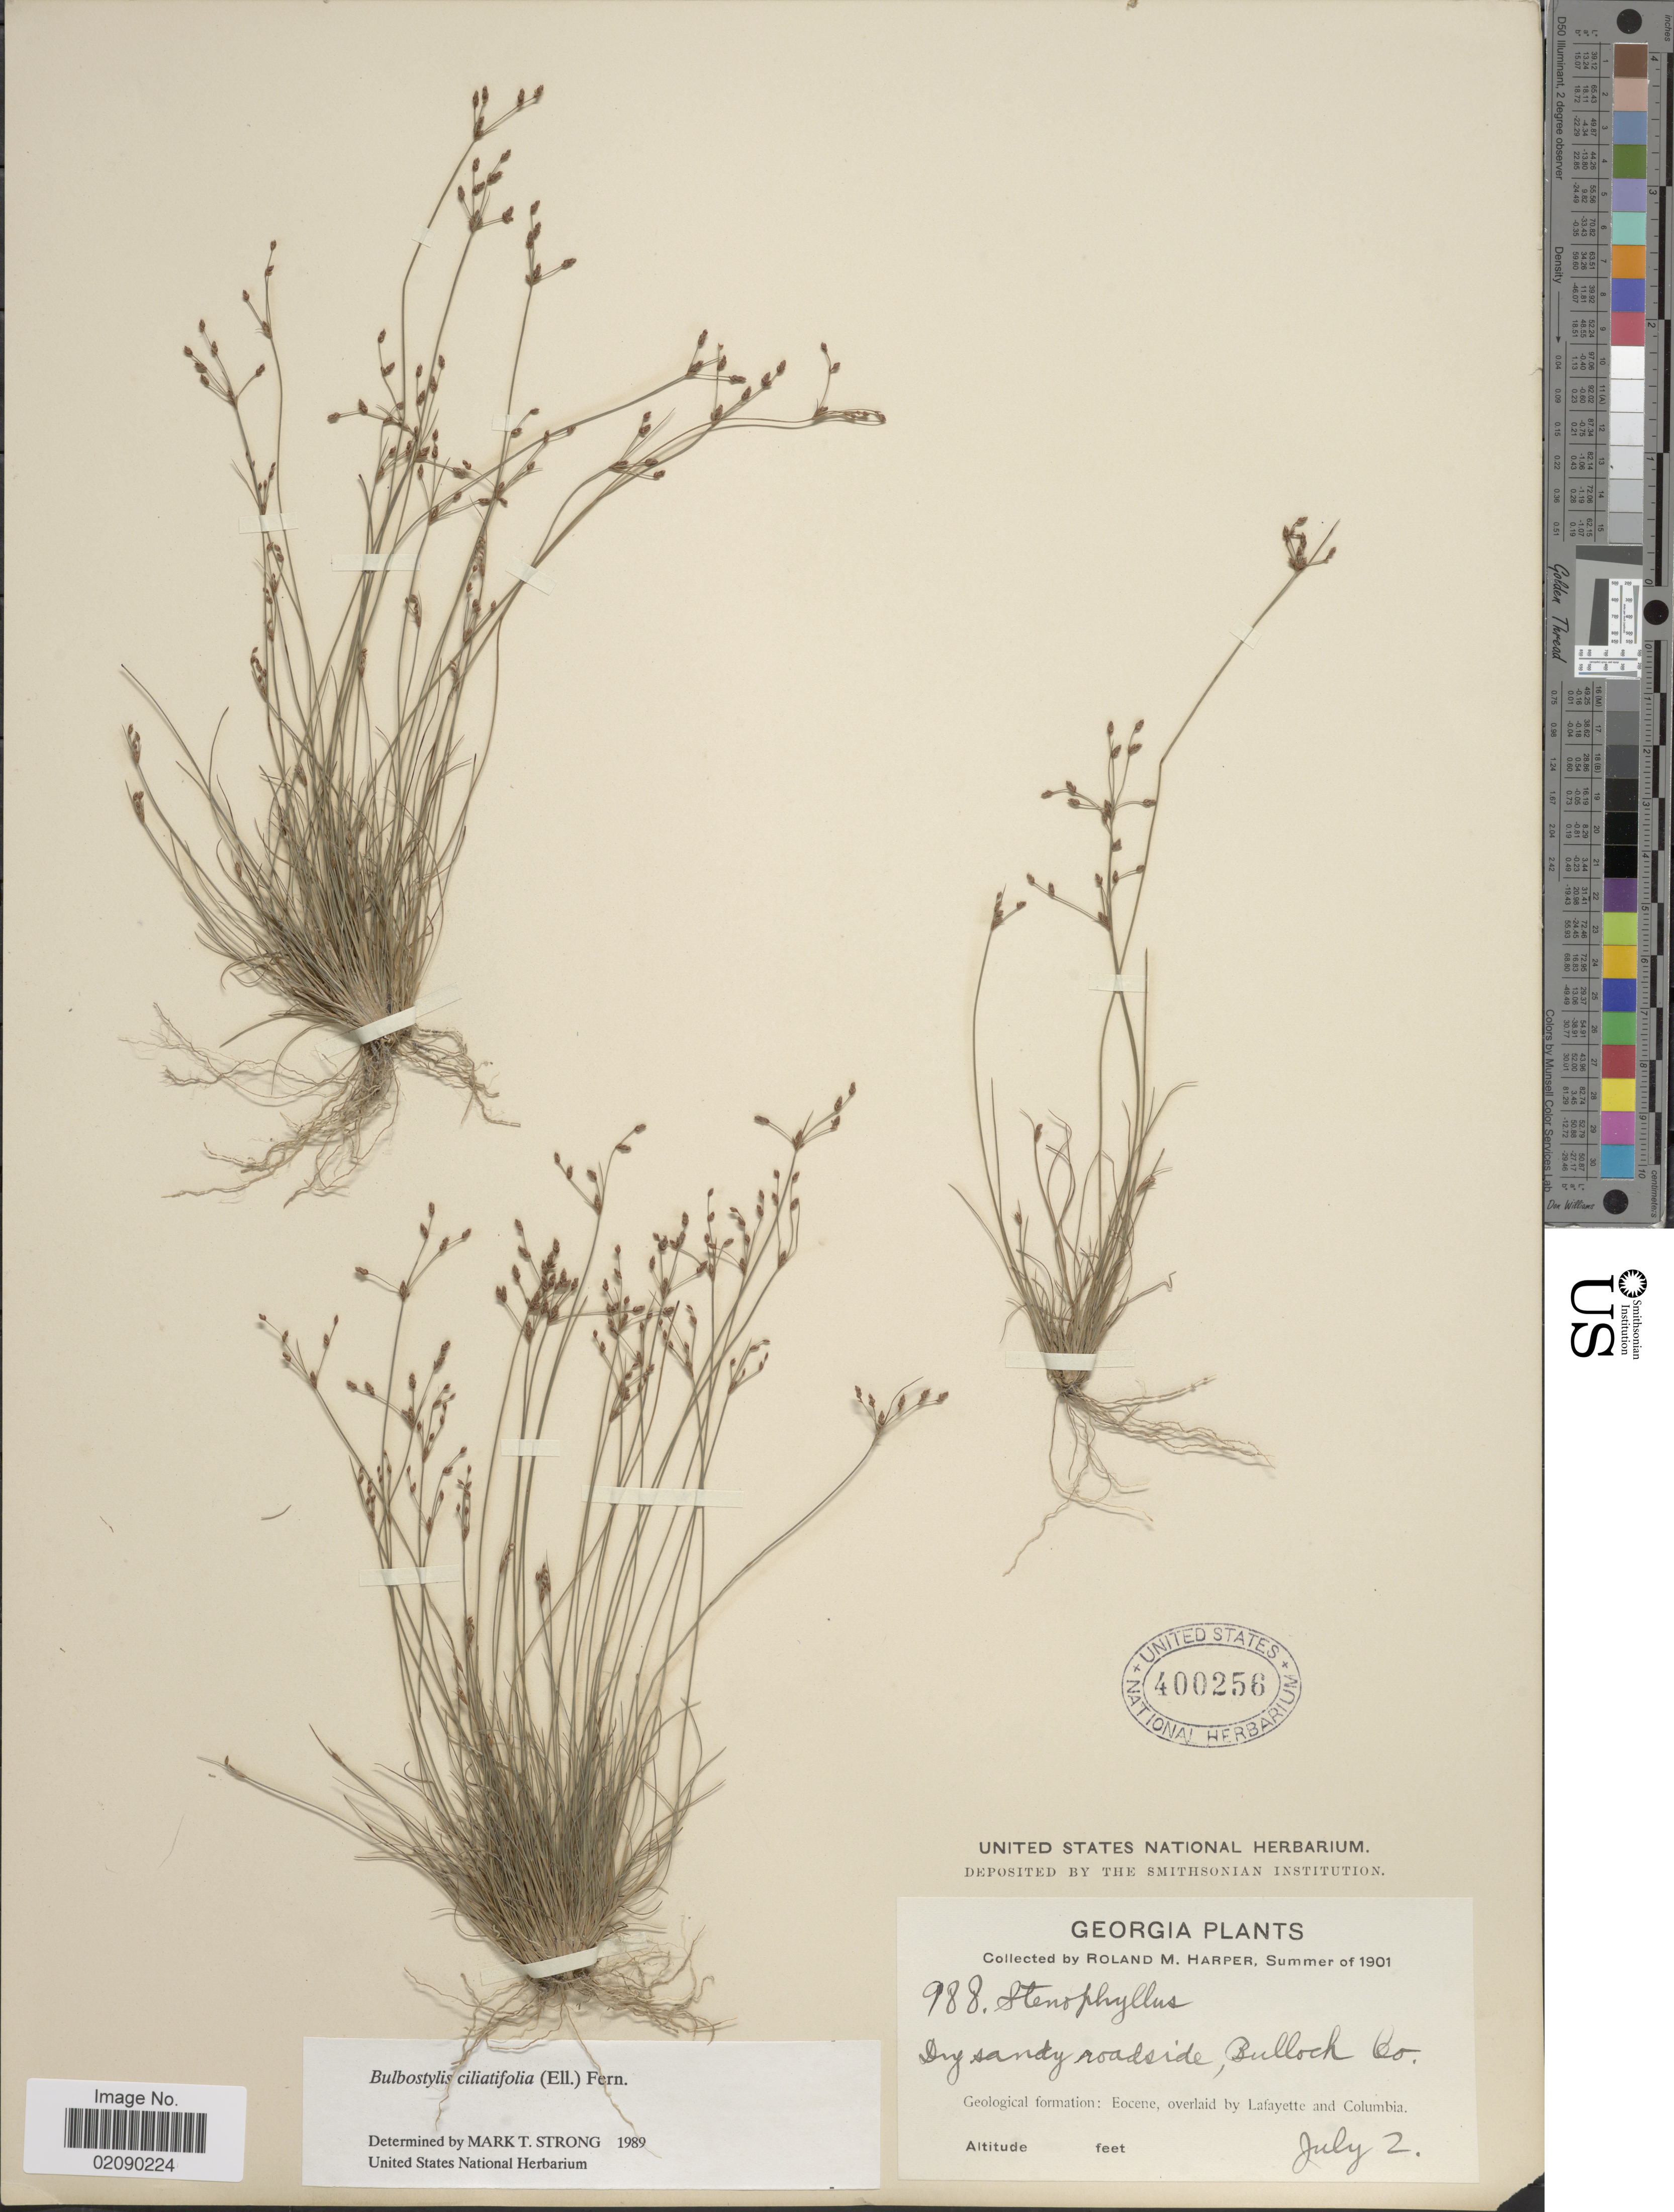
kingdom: Plantae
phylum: Tracheophyta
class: Liliopsida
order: Poales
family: Cyperaceae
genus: Bulbostylis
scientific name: Bulbostylis ciliatifolia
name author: (Elliott) Fernald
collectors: R. M. Harper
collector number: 988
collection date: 1901-07-02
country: United States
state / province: Georgia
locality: Bullock Co.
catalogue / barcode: US 400256